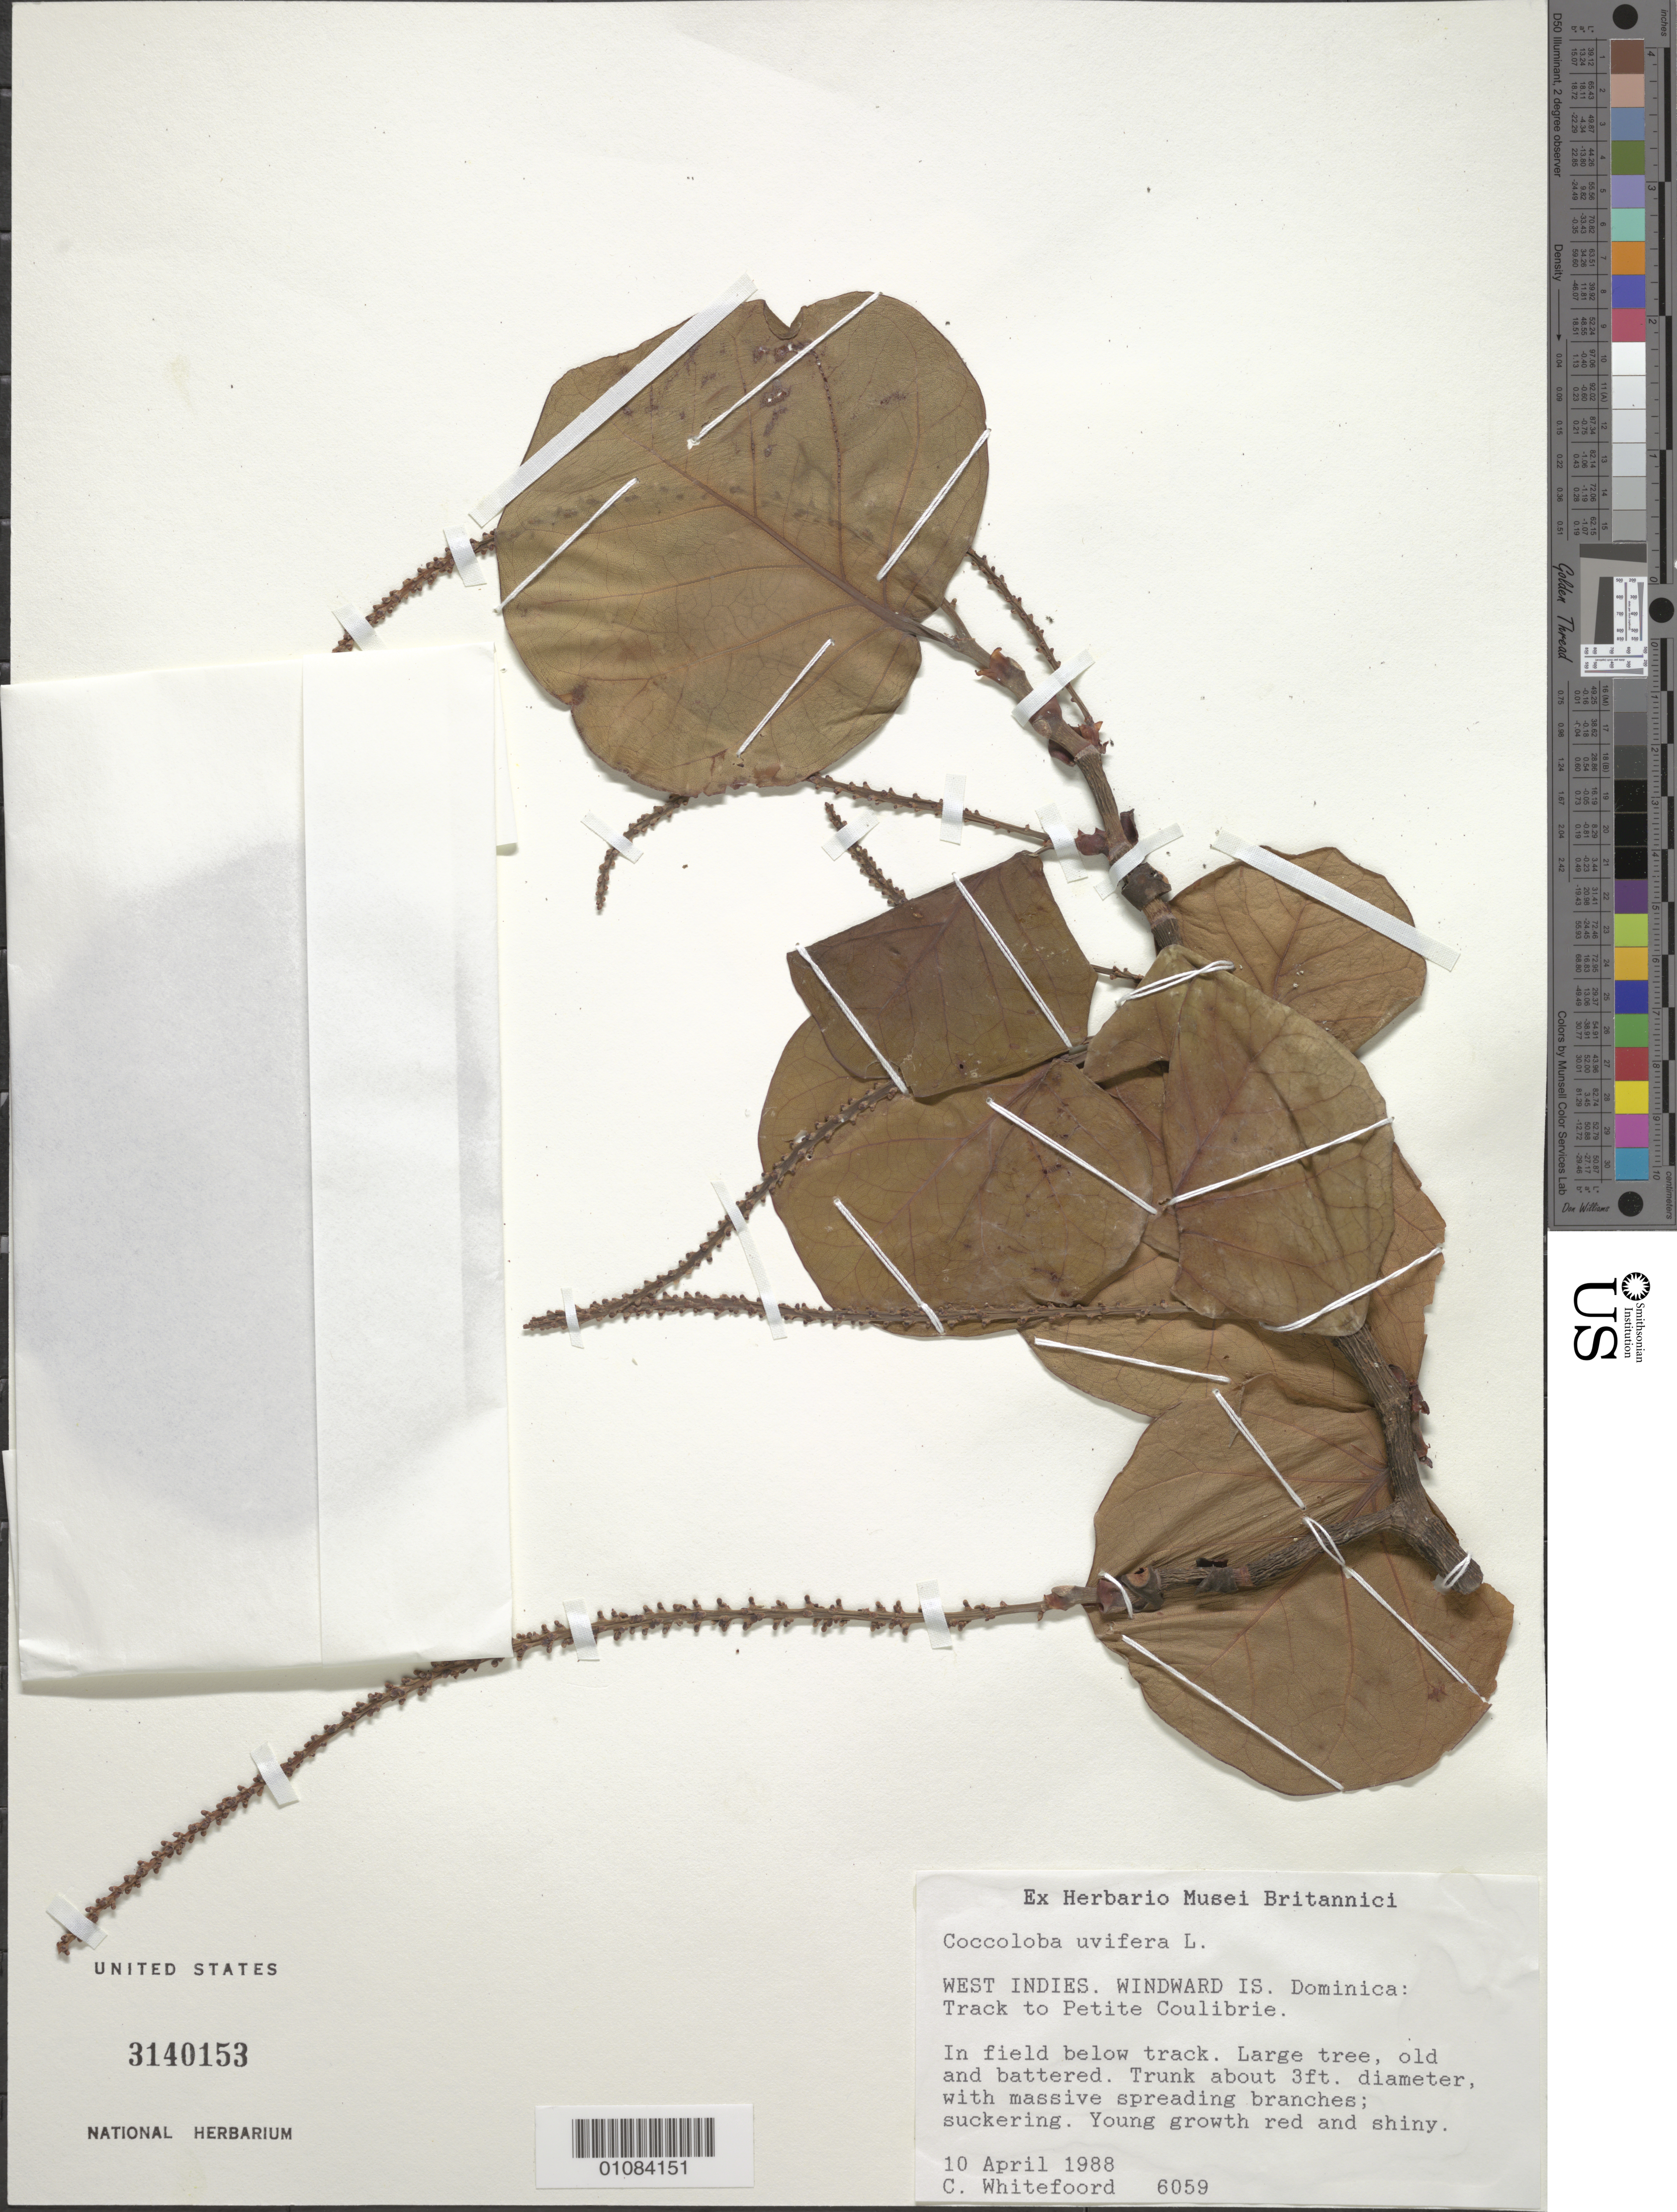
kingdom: Plantae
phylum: Tracheophyta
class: Magnoliopsida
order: Caryophyllales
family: Polygonaceae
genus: Coccoloba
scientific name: Coccoloba uvifera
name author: L.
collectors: C. Whitefoord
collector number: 6059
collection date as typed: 10 Apr 1988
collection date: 1988-04-10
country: Dominica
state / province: St. Mark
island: Dominica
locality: Track to Petite Coulibrie.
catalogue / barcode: US 3140153